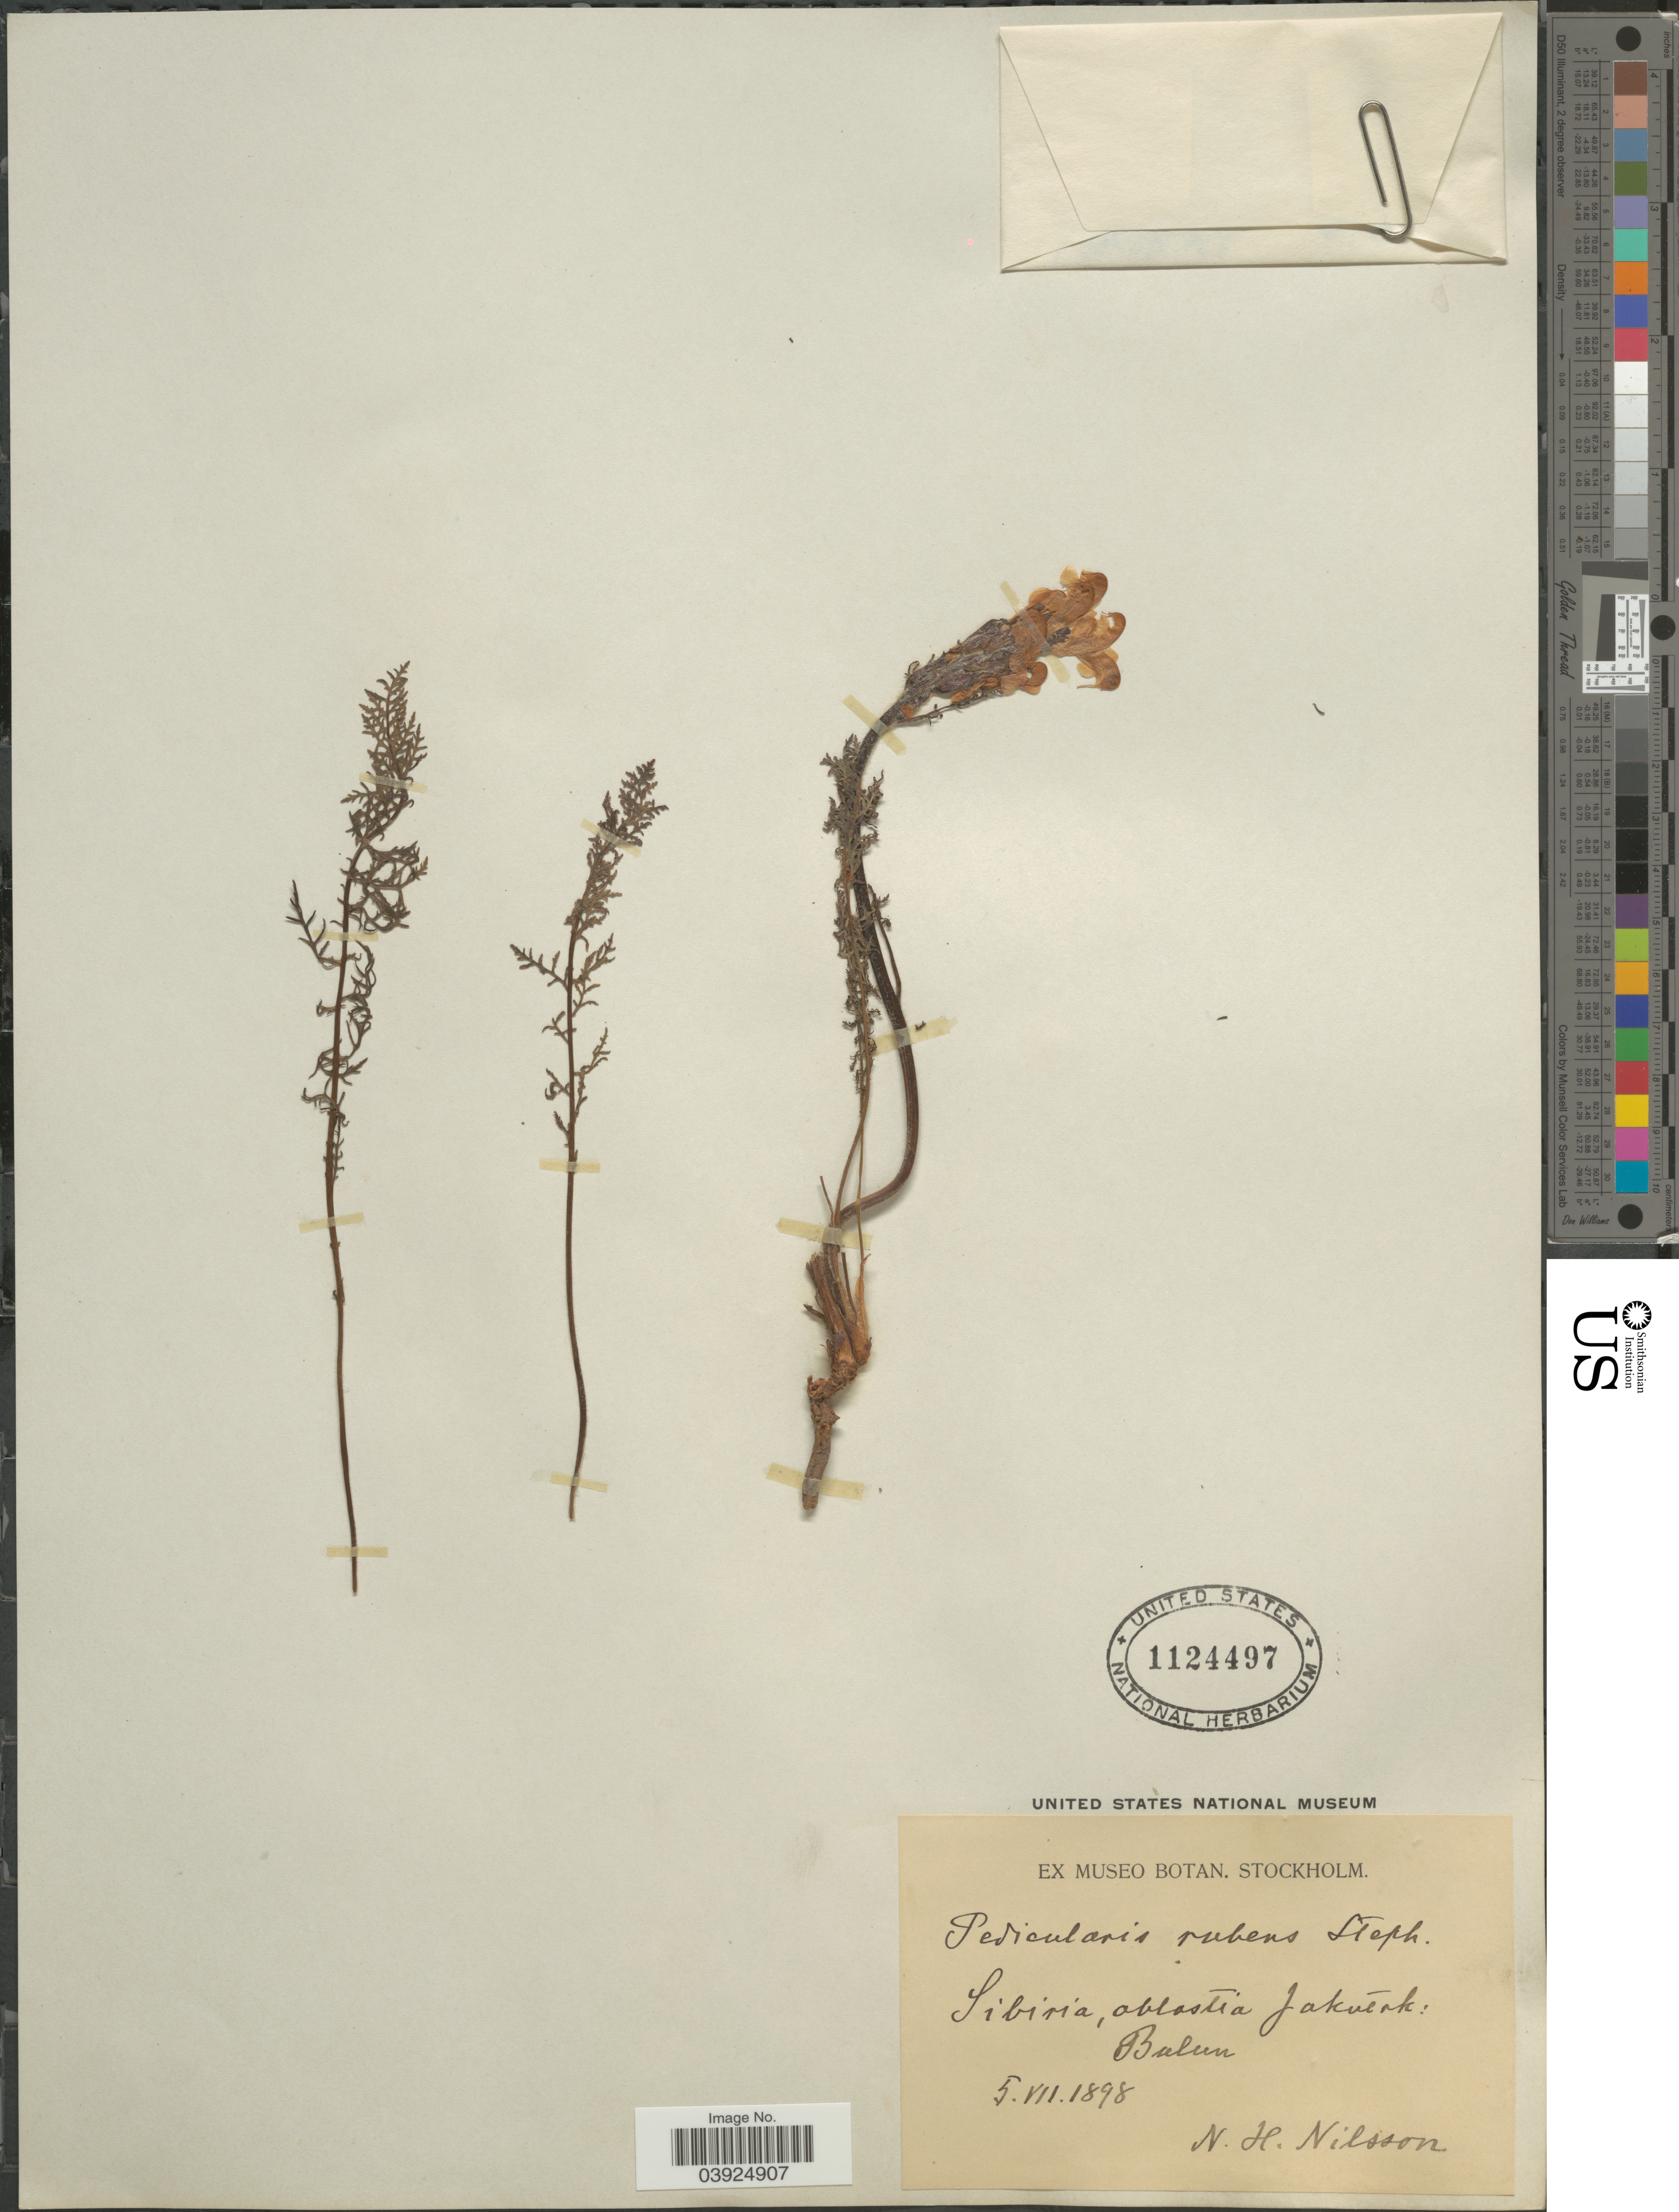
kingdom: Plantae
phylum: Tracheophyta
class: Magnoliopsida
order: Lamiales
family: Orobanchaceae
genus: Pedicularis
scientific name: Pedicularis rubens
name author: Steph.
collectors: N. H. Nilsson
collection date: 1898-07-05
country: Russian Federation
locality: Sibiria, oblastiaJakutsk: Balun.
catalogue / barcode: US 1124497